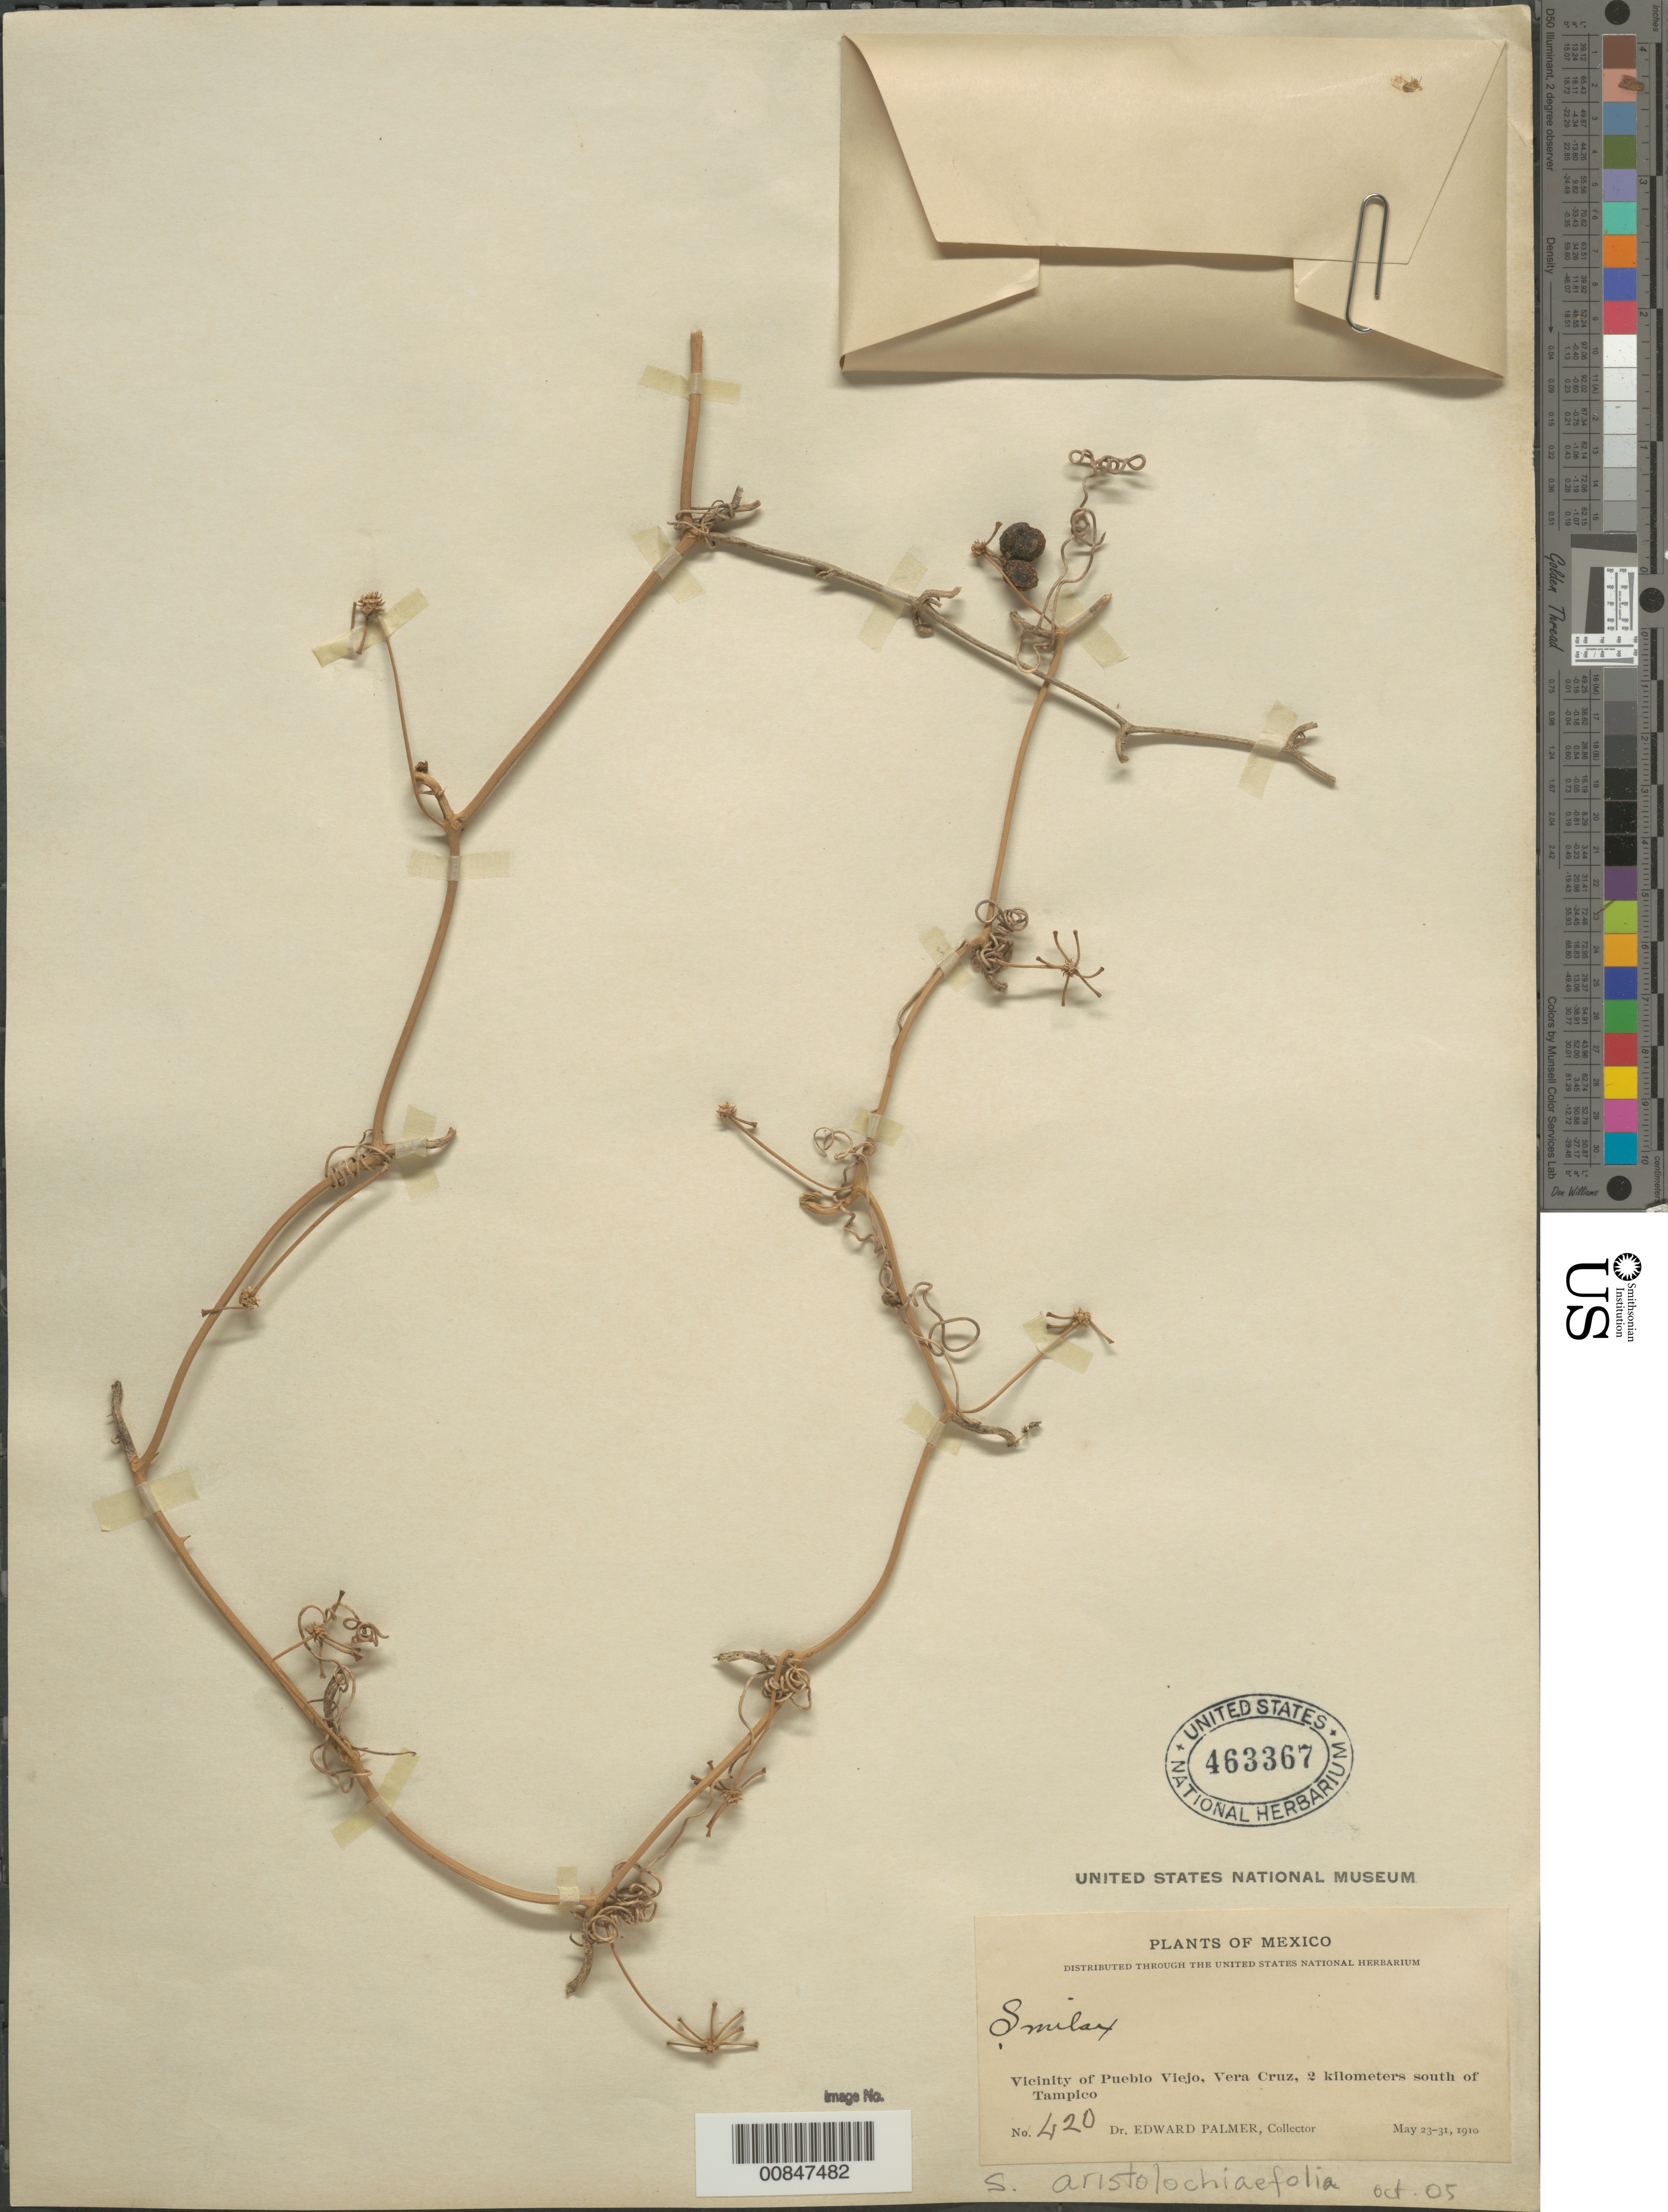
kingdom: Plantae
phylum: Tracheophyta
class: Liliopsida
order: Liliales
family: Smilacaceae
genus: Smilax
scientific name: Smilax aristolochiifolia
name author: Mill.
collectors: E. Palmer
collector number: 420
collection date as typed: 23 May 1910 to 31 May 1910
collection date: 1910-05-23/1910-05-31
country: Mexico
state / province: Veracruz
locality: Vicinity of Pueblo Viejo, Veracruz, 2 kilometers south of Tampico, Tamaulipas.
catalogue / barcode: US 463367